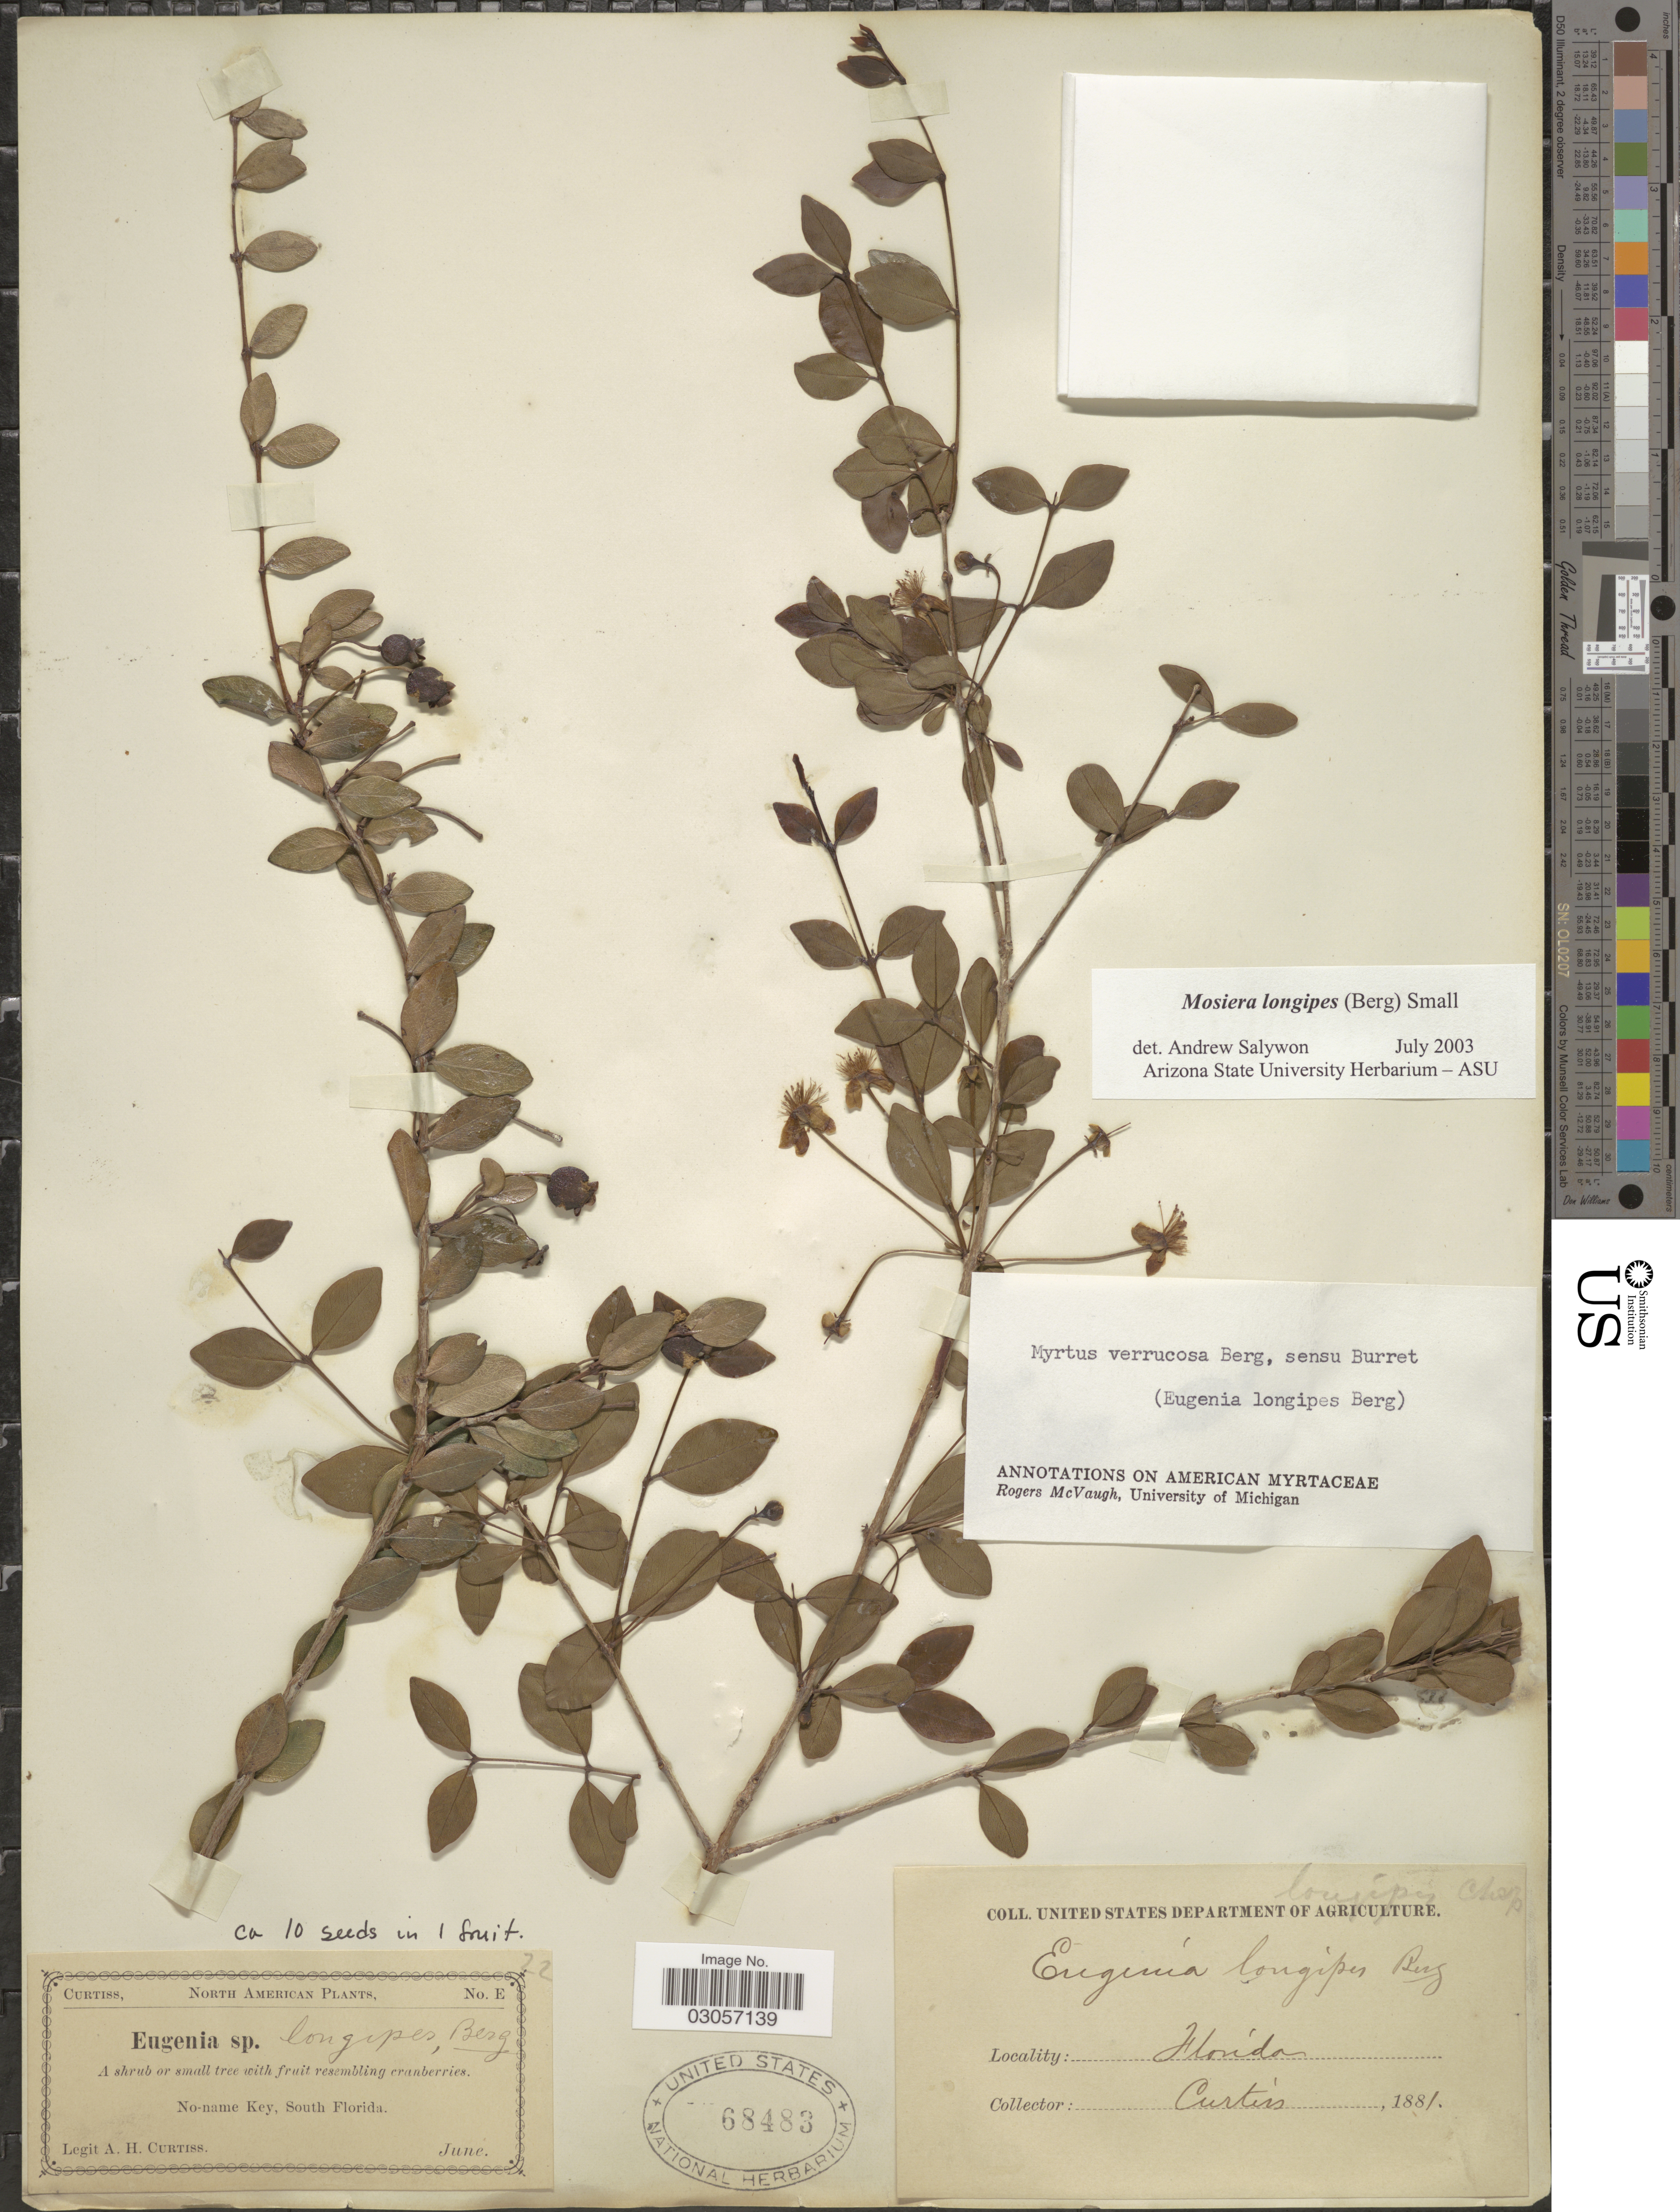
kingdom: Plantae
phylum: Tracheophyta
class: Magnoliopsida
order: Myrtales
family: Myrtaceae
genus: Mosiera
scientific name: Mosiera longipes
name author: (O. Berg) Small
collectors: A. Curtis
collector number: E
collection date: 1881-06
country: United States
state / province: Florida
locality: No-name Key, South Florida.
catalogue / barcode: US 68483